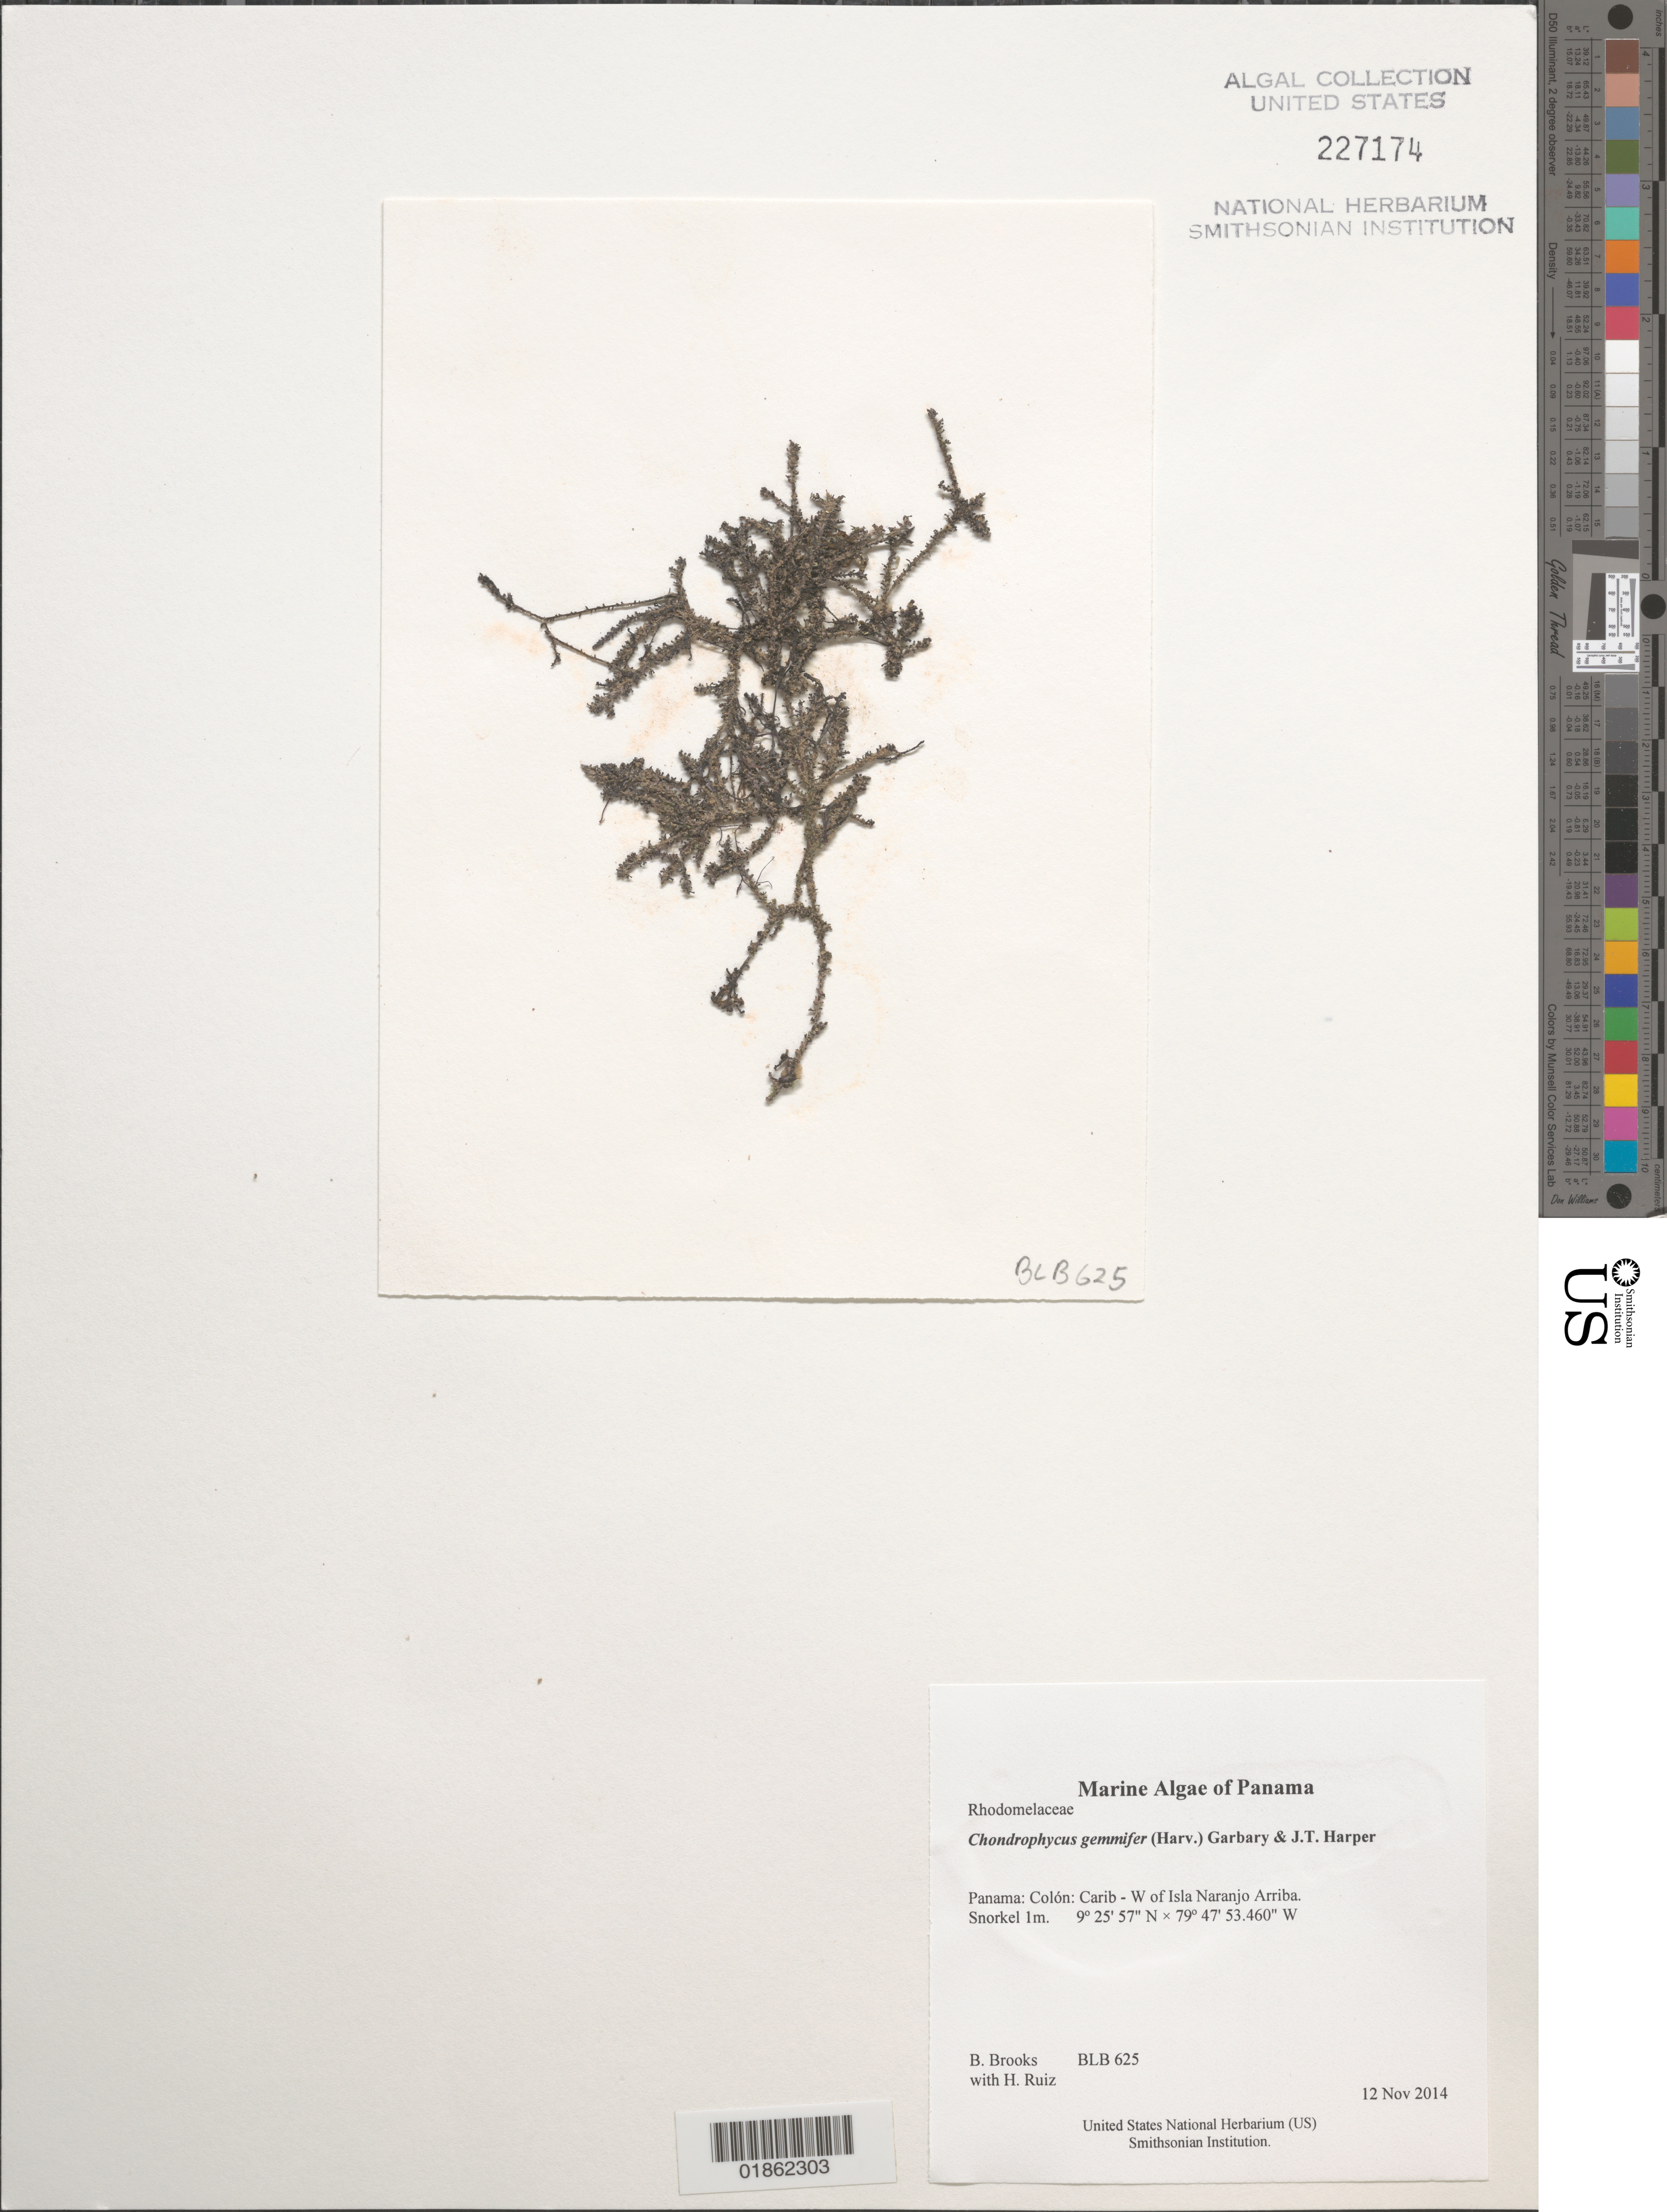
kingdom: Plantae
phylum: Rhodophyta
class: Florideophyceae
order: Ceramiales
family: Rhodomelaceae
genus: Yuzurua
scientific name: Yuzurua poiteaui var. gemmifera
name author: (Harvey) M.J. Wynne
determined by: Algae name updating Project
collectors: B. Brooks & H. Ruiz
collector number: BLB 625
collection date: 2014-11-12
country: Panama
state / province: Colón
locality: Carib - W of Isla Naranjo Arriba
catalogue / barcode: US 227174